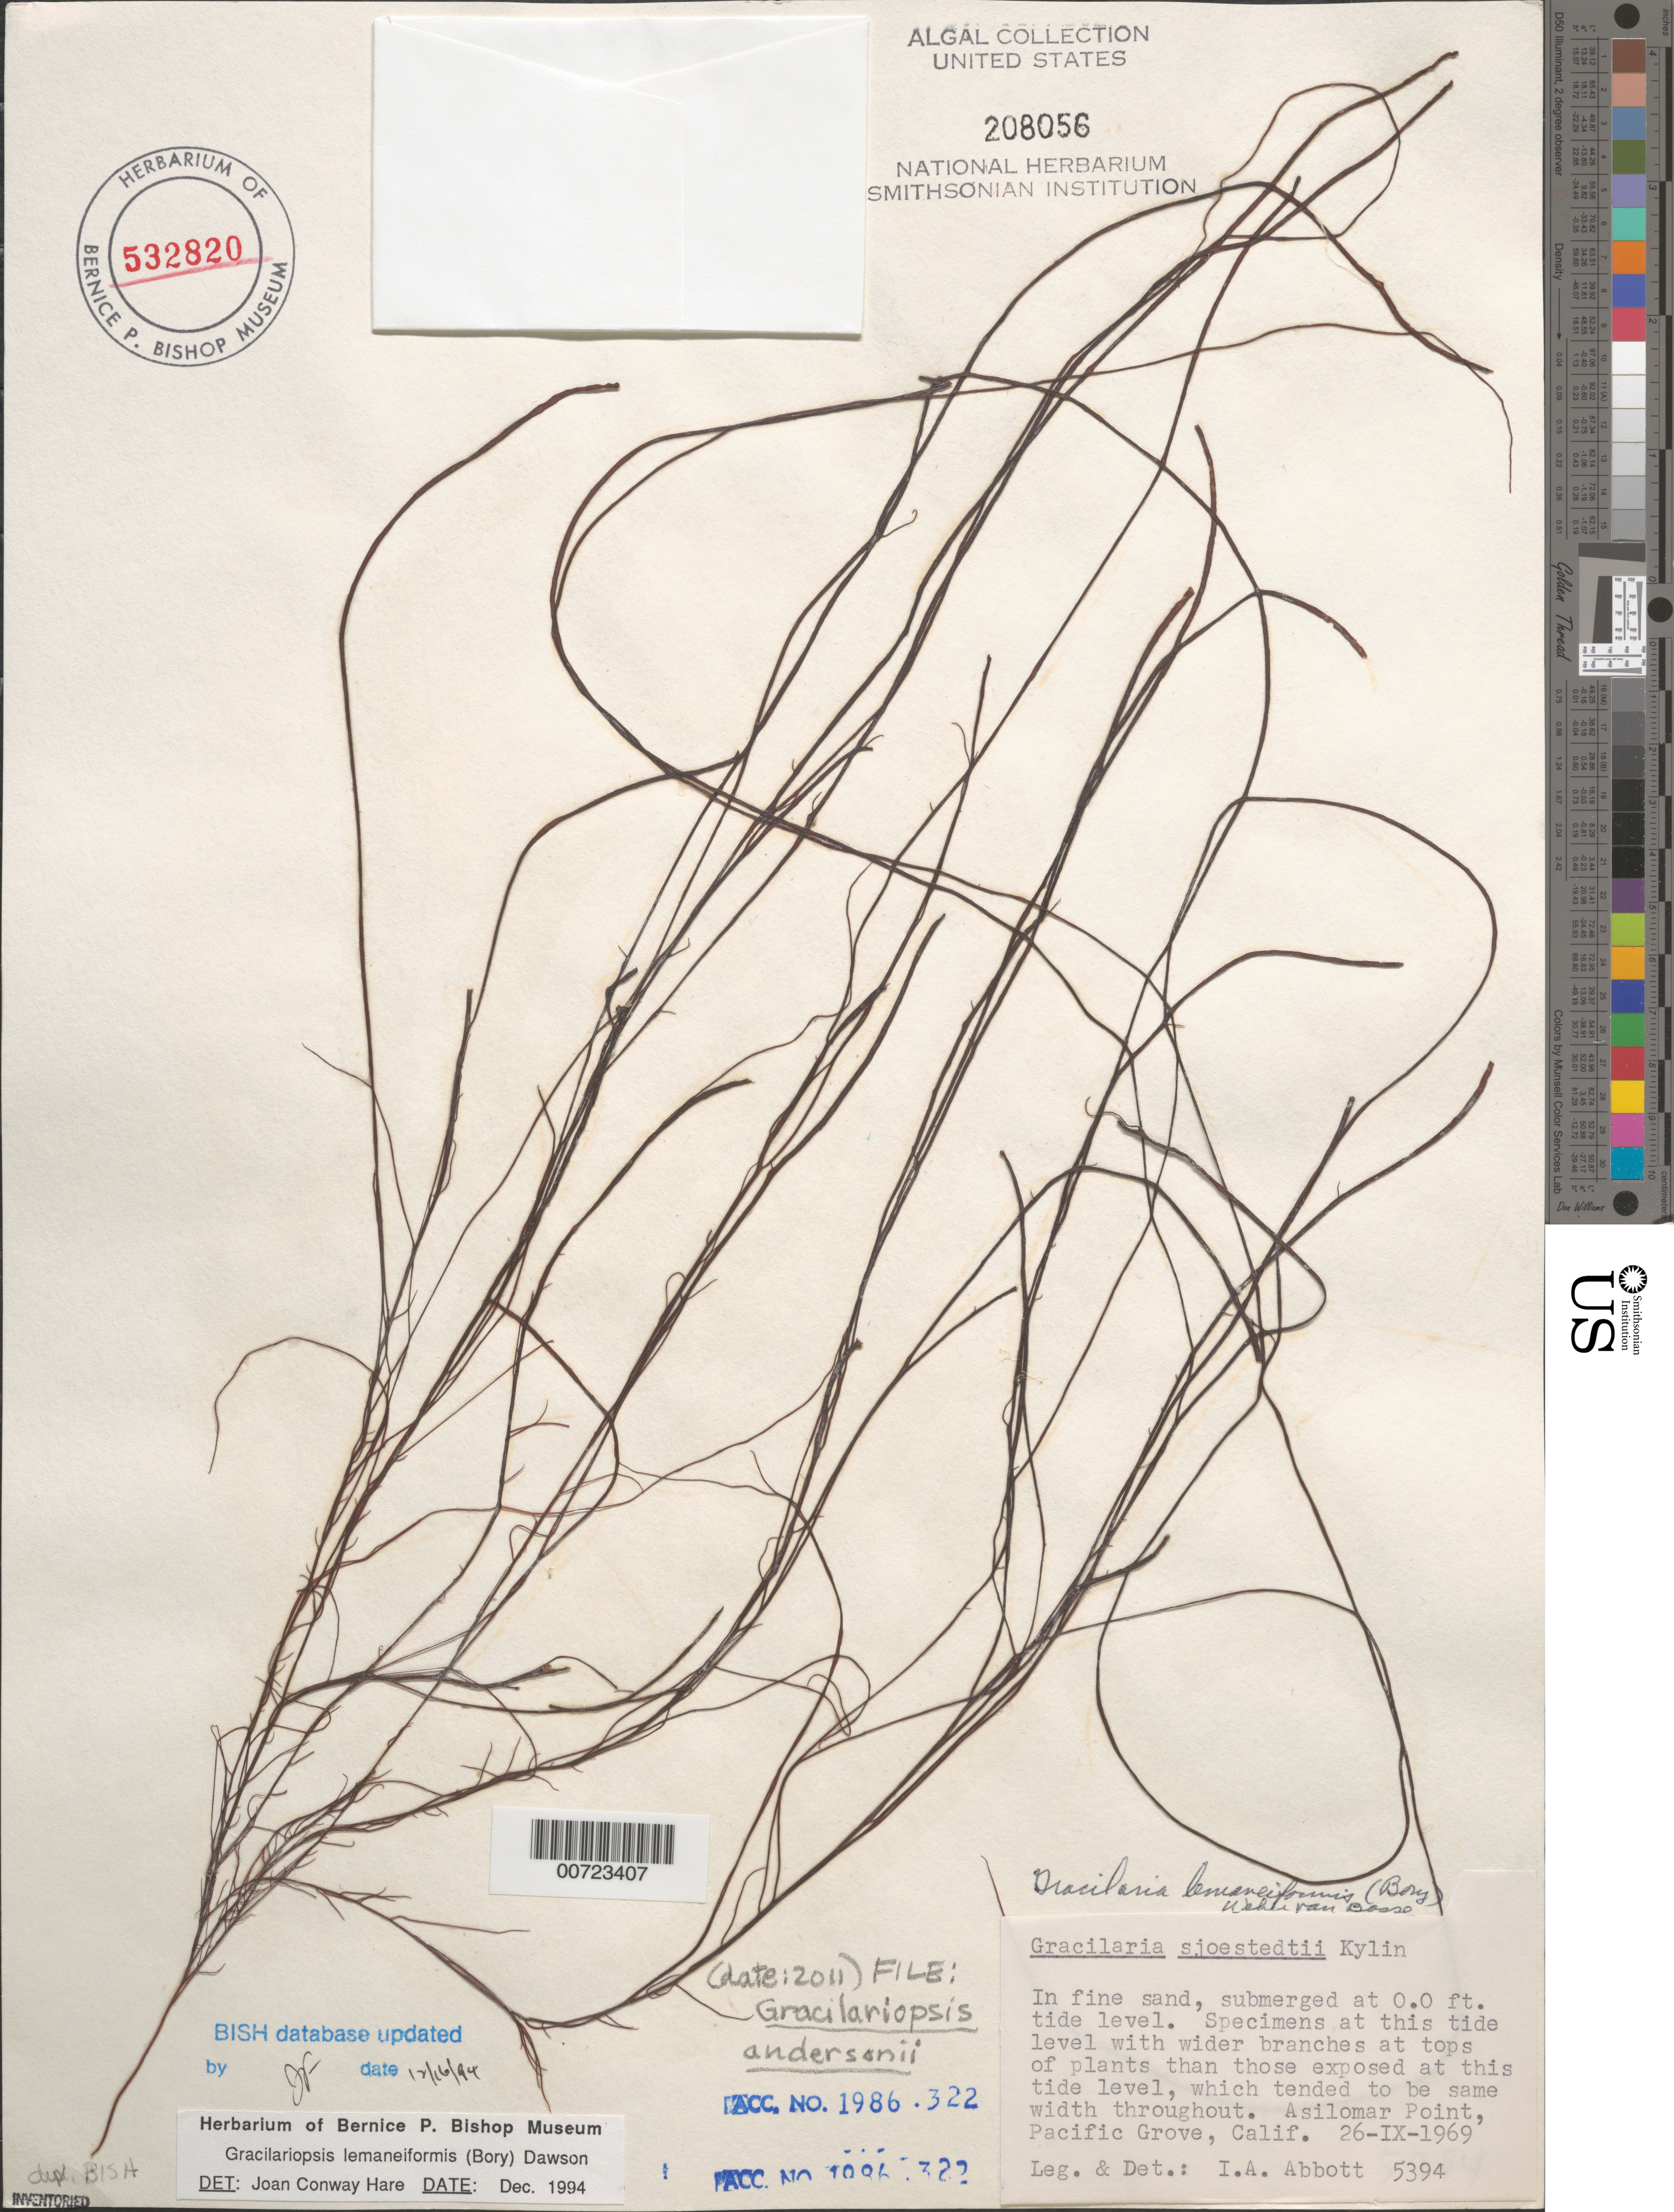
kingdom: Plantae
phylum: Rhodophyta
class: Florideophyceae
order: Gracilariales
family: Gracilariaceae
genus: Gracilariopsis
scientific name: Gracilariopsis andersonii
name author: (Grunow) E.Y. Dawson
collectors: I. A. Abbott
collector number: IAA 5394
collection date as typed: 26 Sep 1969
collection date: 1969-09-26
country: United States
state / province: California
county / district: Monterey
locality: Asilomar Point, Pacific Grove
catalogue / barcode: US 208056